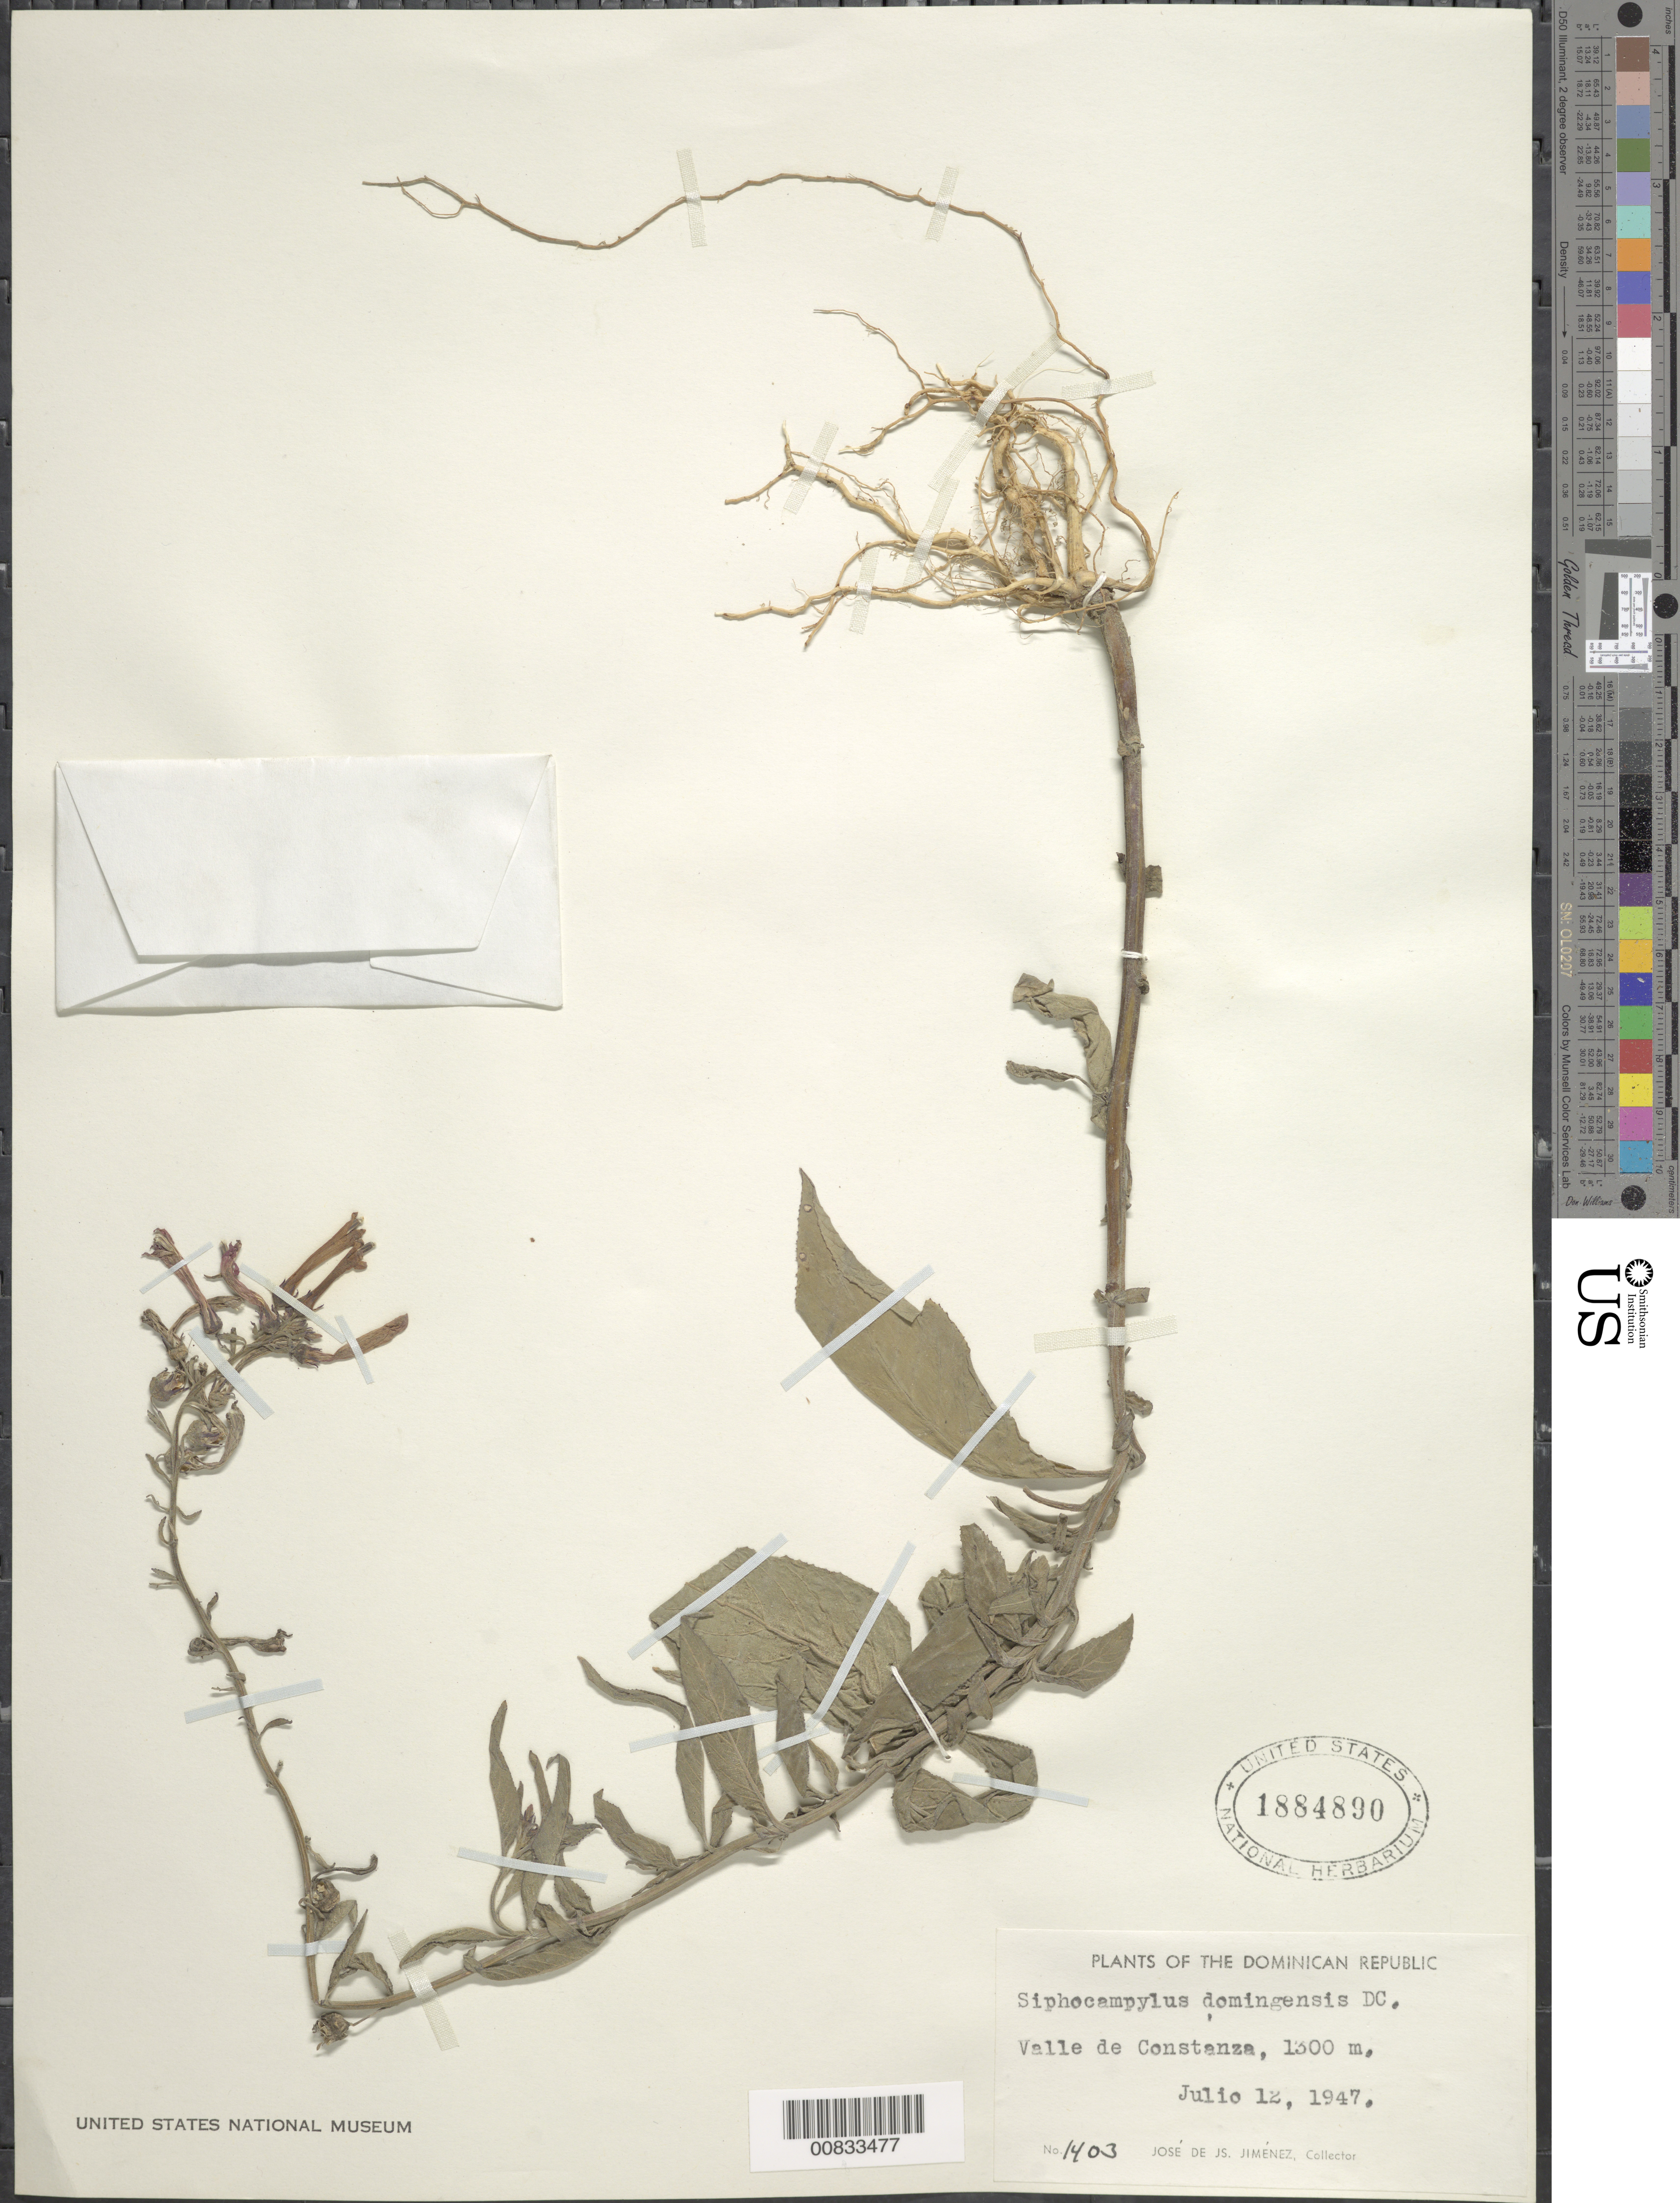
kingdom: Plantae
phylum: Tracheophyta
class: Magnoliopsida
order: Asterales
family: Campanulaceae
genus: Siphocampylus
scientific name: Siphocampylus domingensis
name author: A. DC.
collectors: J. J. Jiménez Almonte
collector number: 1403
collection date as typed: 12 Jul 1947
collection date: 1947-07-12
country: Dominican Republic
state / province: La Vega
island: Hispaniola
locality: Valle de Constanza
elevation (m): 1300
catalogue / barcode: US 1884890